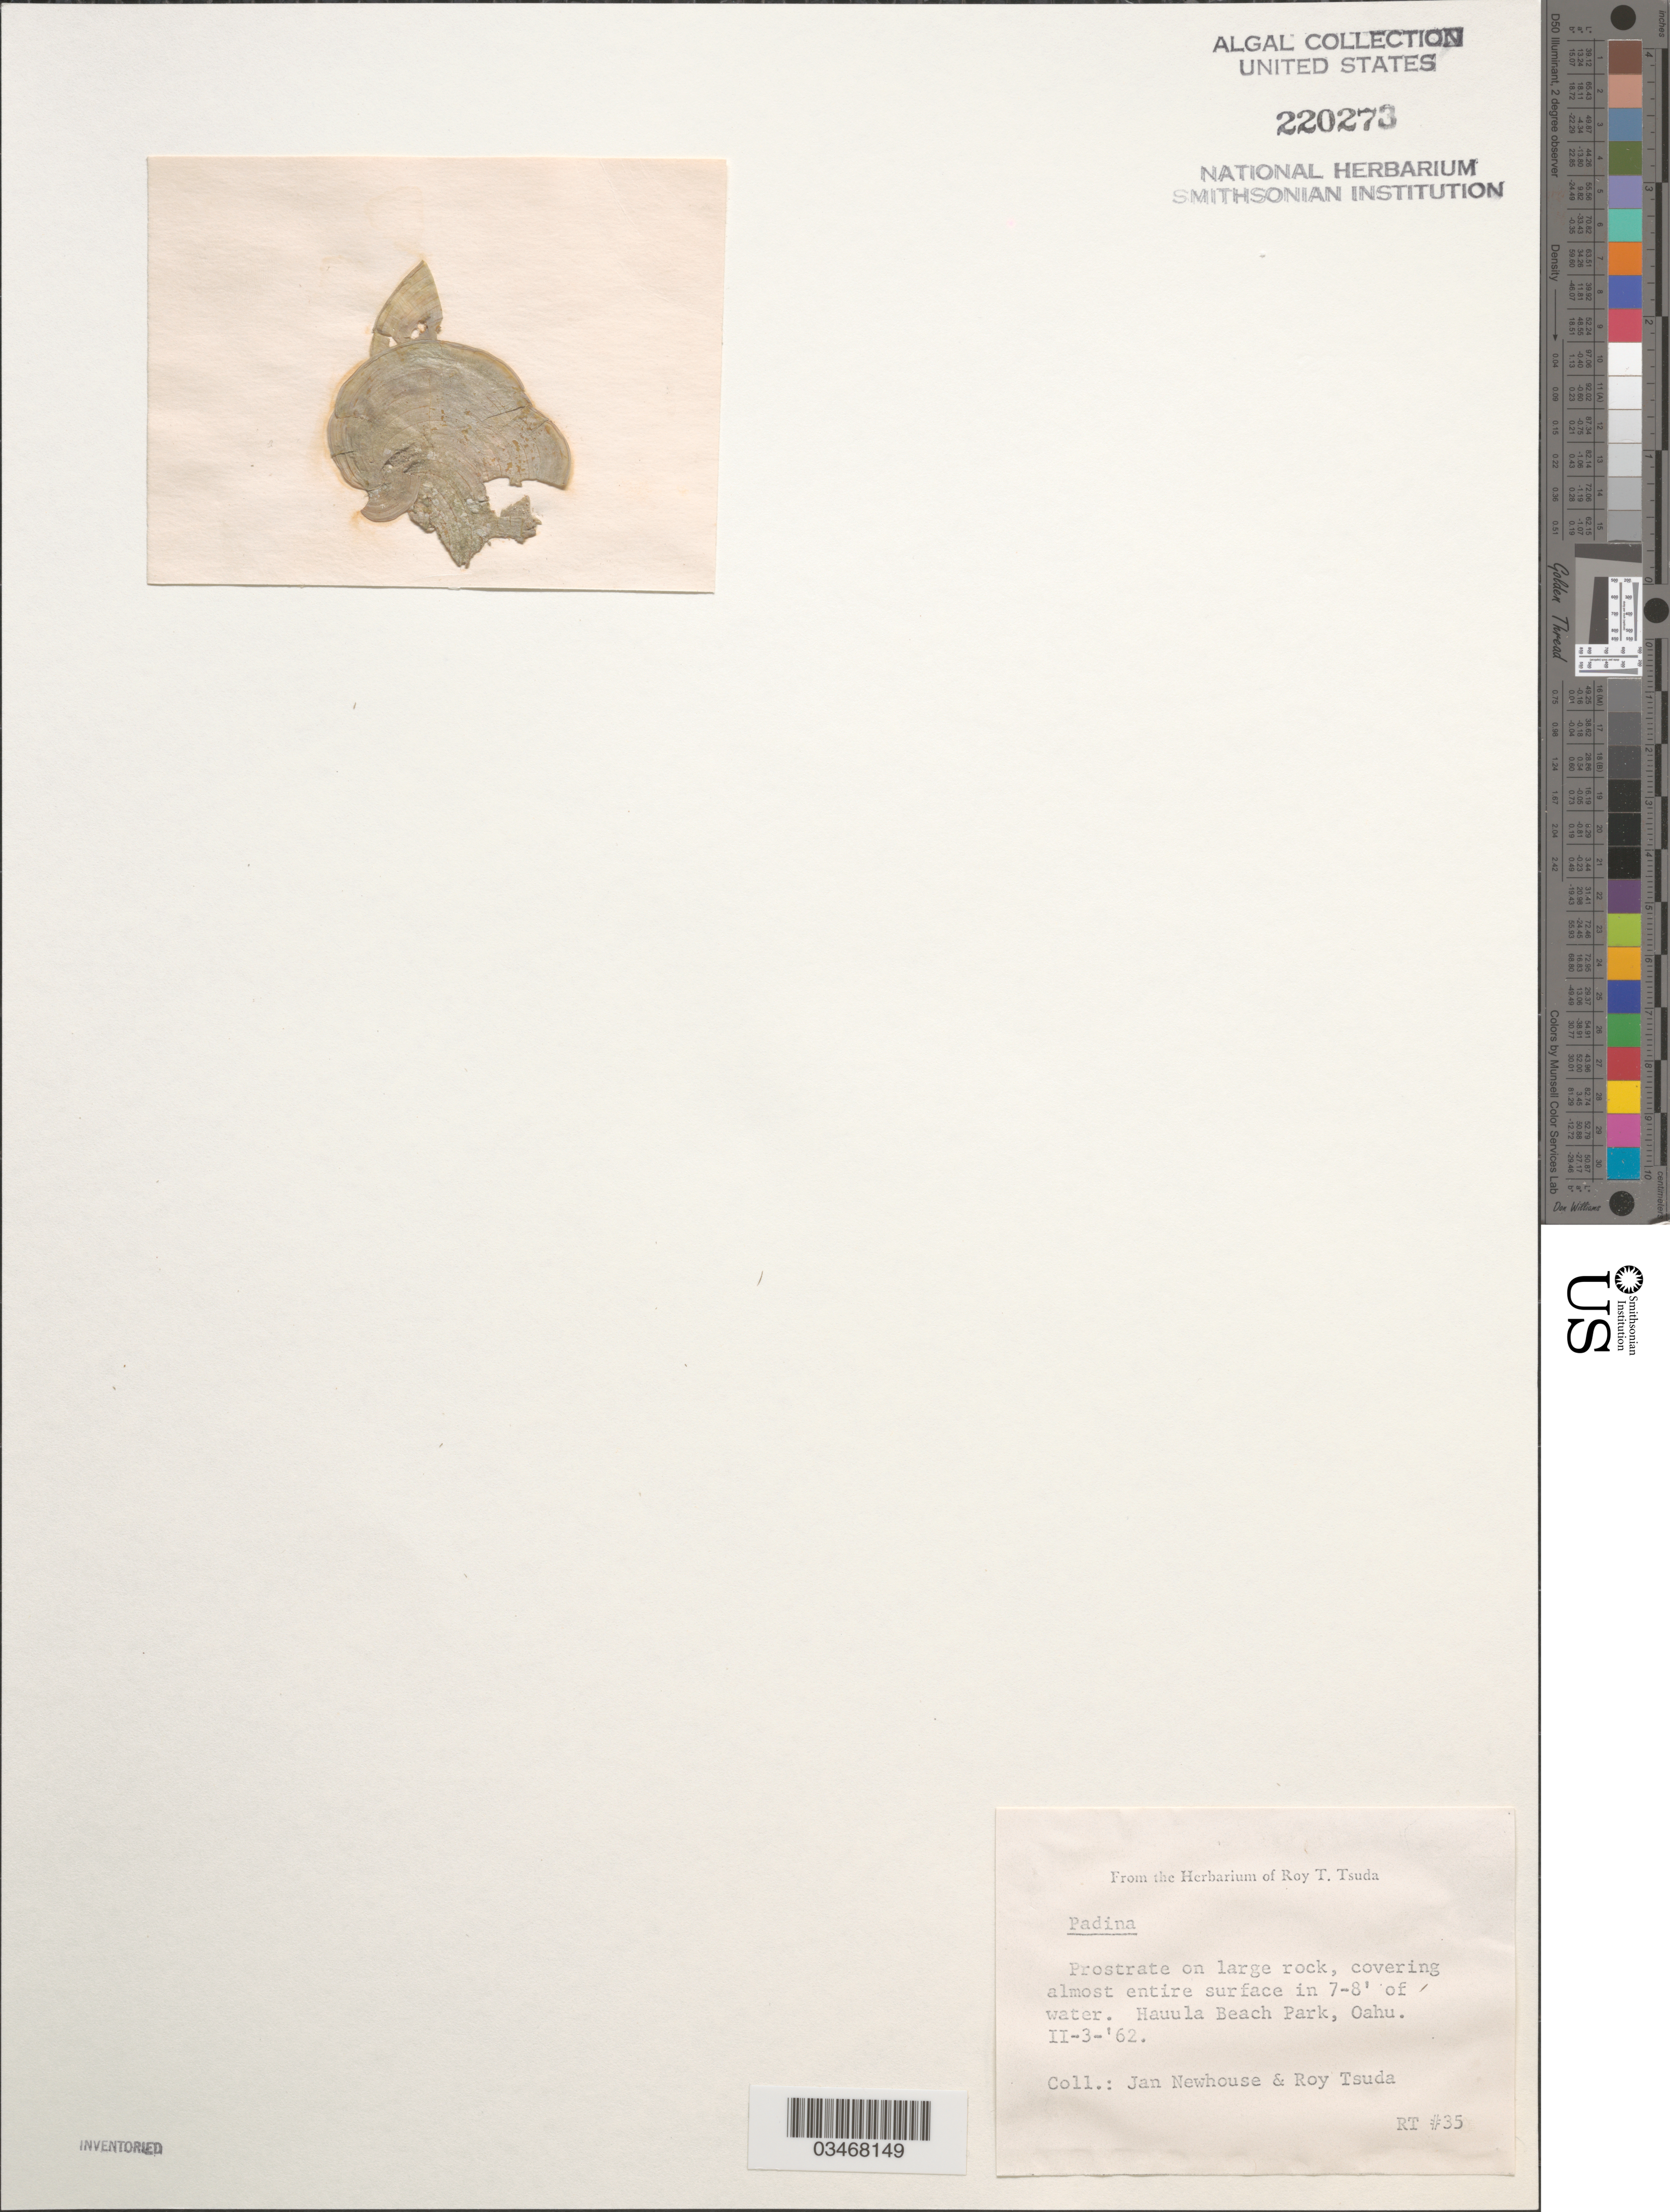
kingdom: Chromista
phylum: Ochrophyta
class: Phaeophyceae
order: Dictyotales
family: Dictyotaceae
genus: Padina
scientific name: Padina sp.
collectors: J. Newhouse & R. Tsuda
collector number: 35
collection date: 1962-02-03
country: United States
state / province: Hawaii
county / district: Honolulu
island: Oahu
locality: Hauula Beach Park.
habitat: Prostrate on large rock, covering almost entire surface in 7-8' of water.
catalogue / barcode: US 220273